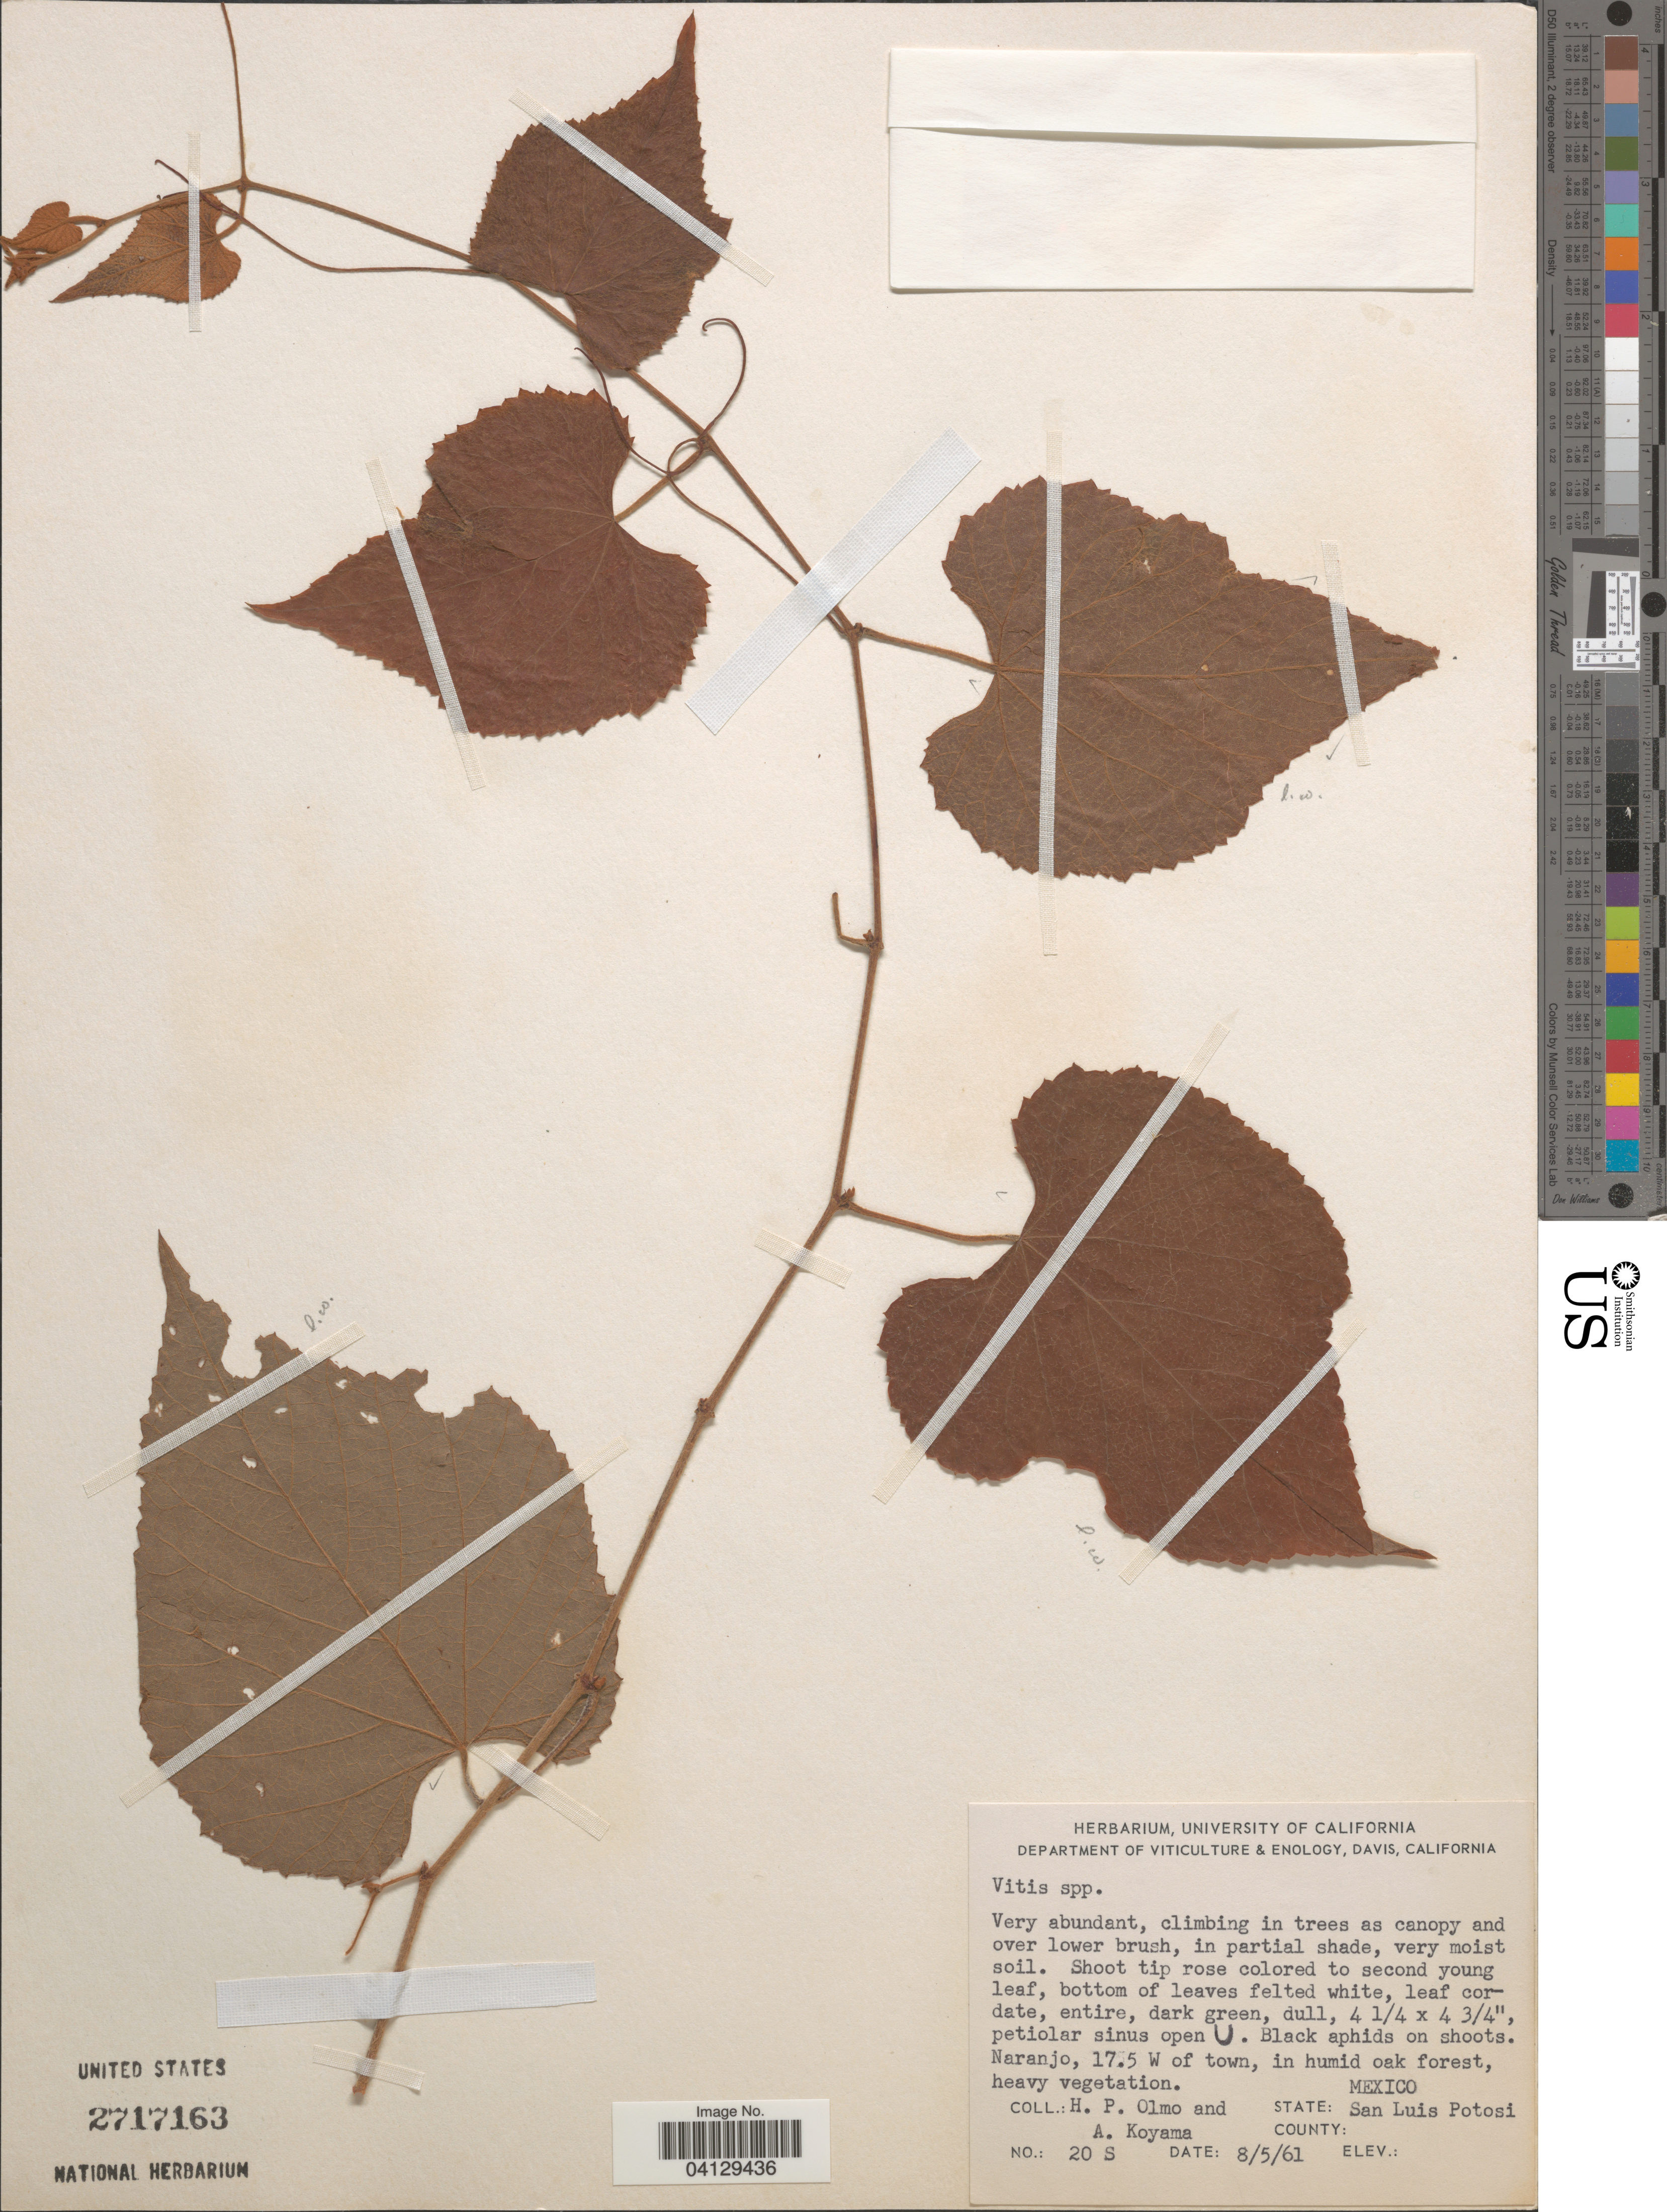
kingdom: Plantae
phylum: Tracheophyta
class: Magnoliopsida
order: Vitales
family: Vitaceae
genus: Vitis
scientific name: Vitis sp.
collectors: H. Olmo & A. Koyama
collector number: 20S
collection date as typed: Transcribed d/m/y: 5/8/61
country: Mexico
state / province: San Luis Potosí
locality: Naranjo, 17.5 W of town, in humid oak forest.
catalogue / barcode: US 2717163